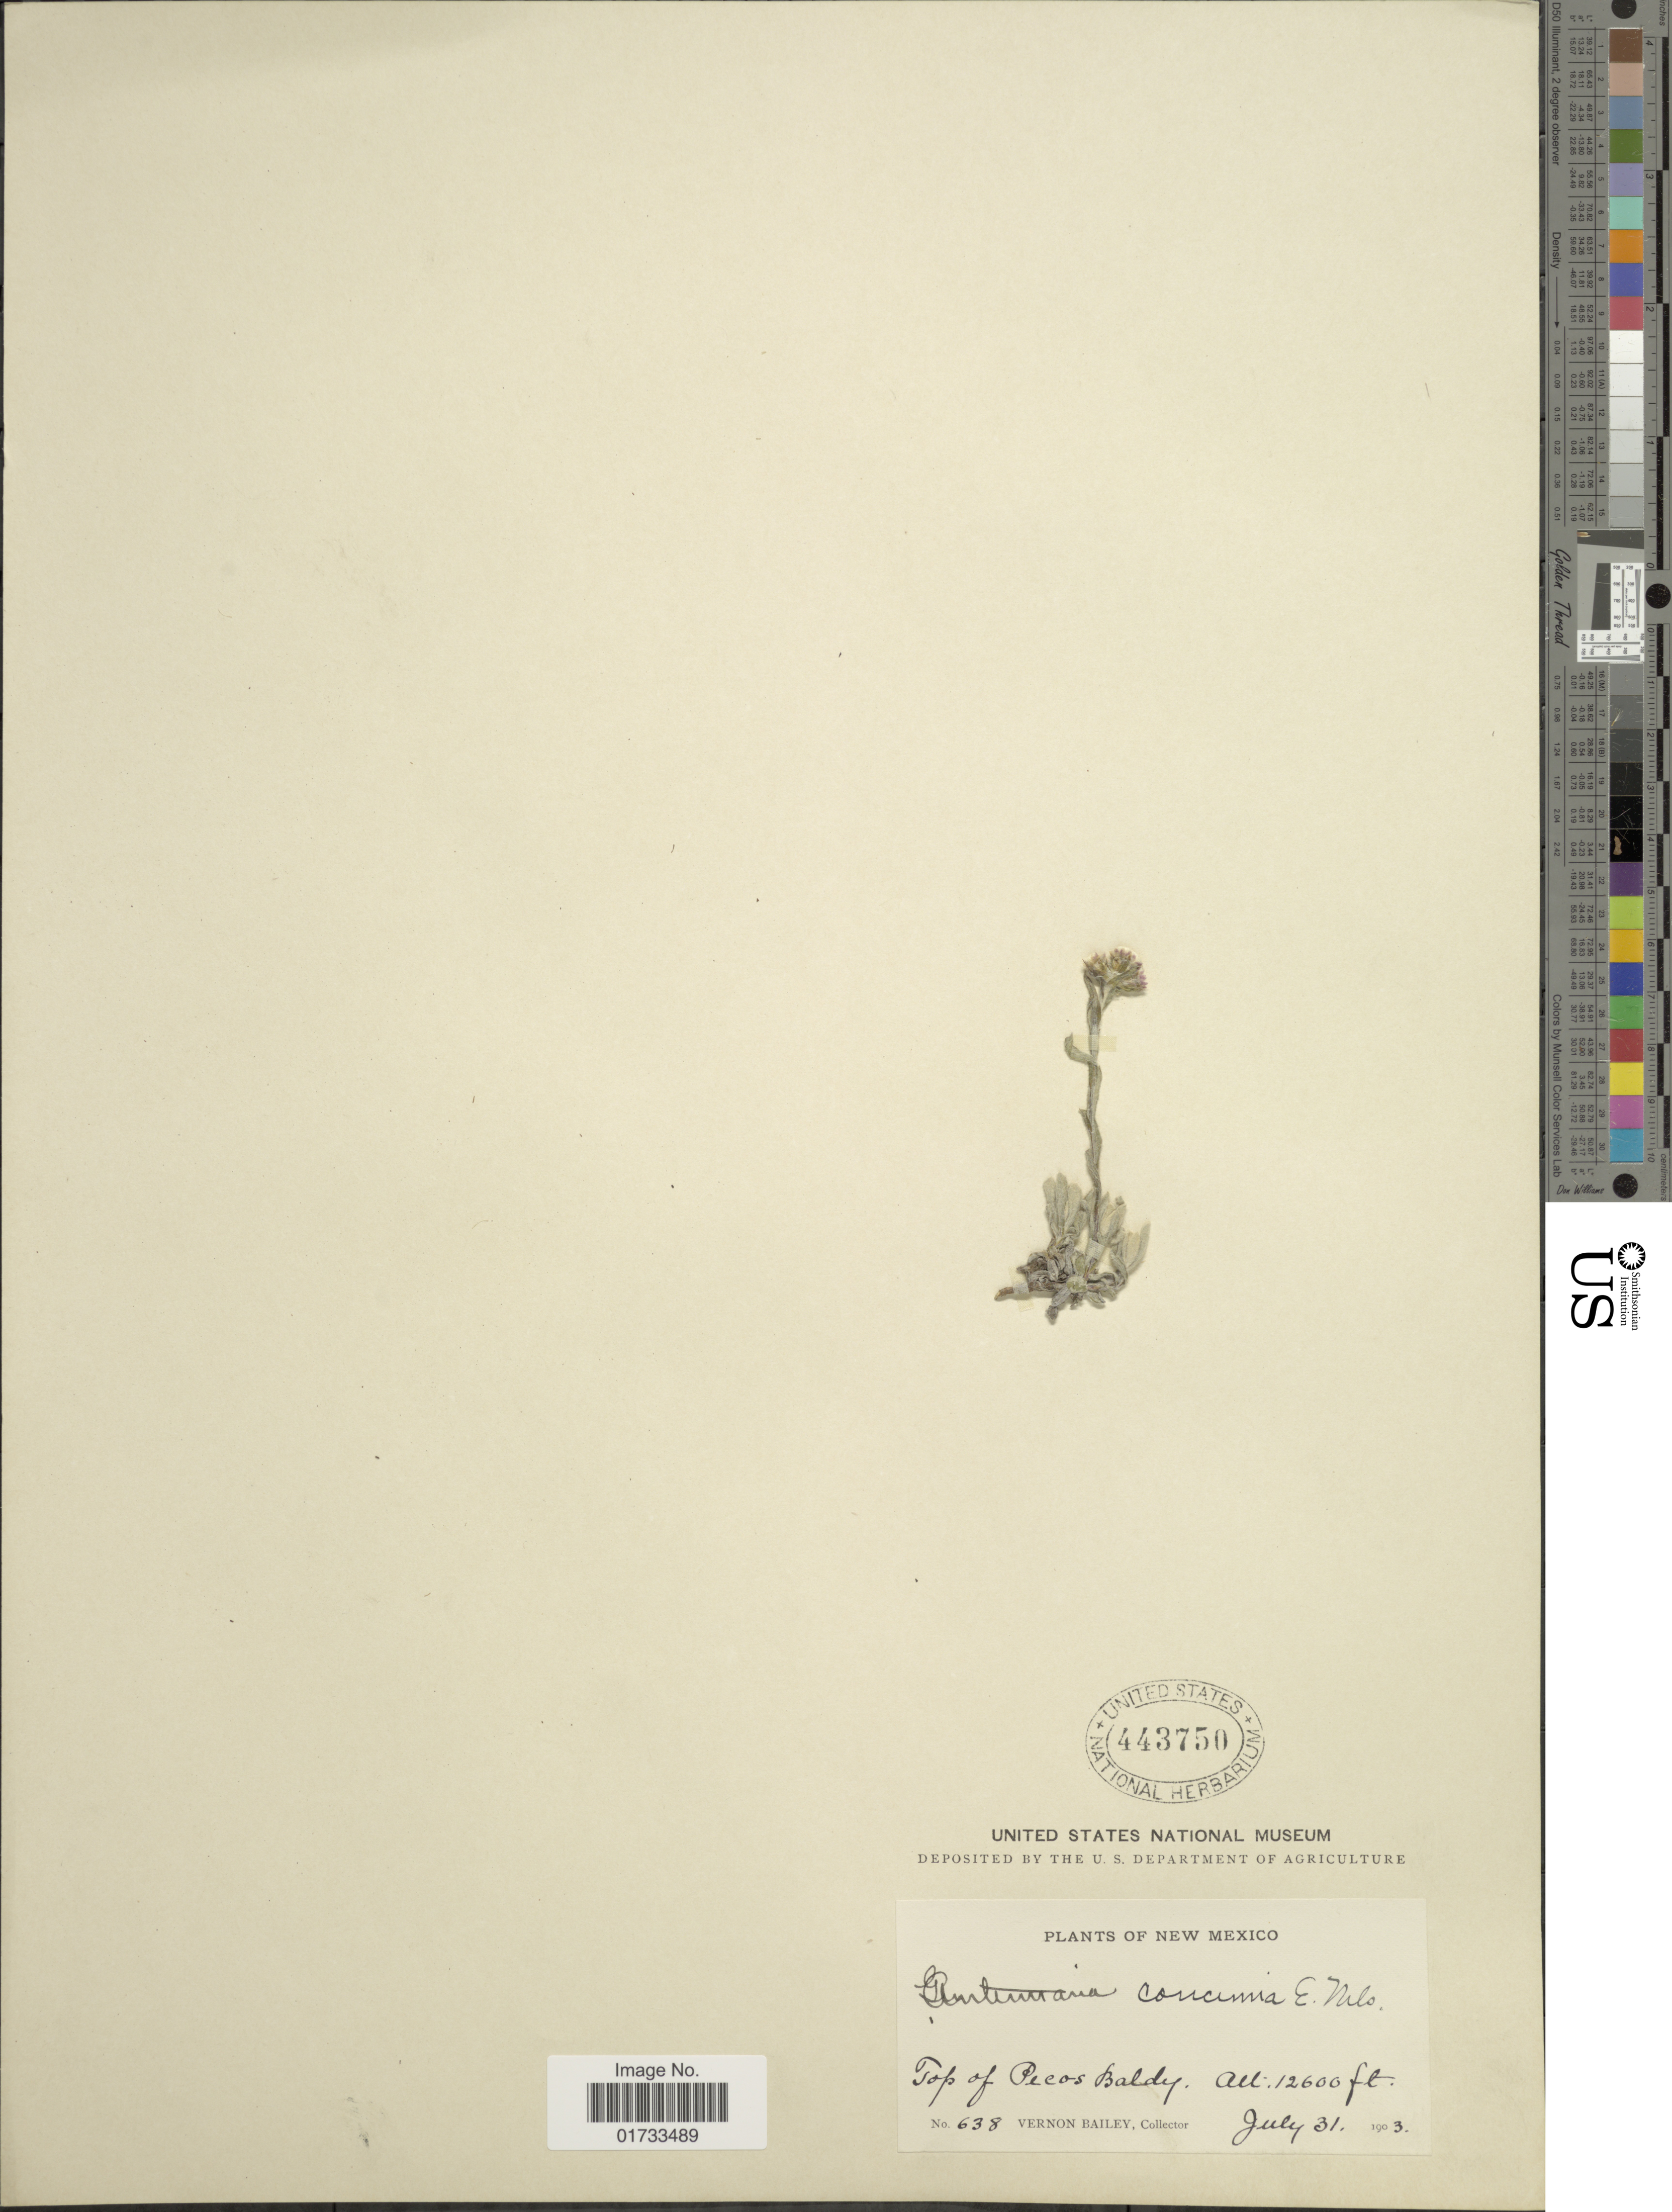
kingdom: Plantae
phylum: Tracheophyta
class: Magnoliopsida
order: Asterales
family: Asteraceae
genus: Antennaria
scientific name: Antennaria sp.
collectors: V. O. Bailey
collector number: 638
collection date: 1903-07-31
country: United States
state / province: New Mexico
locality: Top of Pecos Baldey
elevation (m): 3840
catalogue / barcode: US 443750